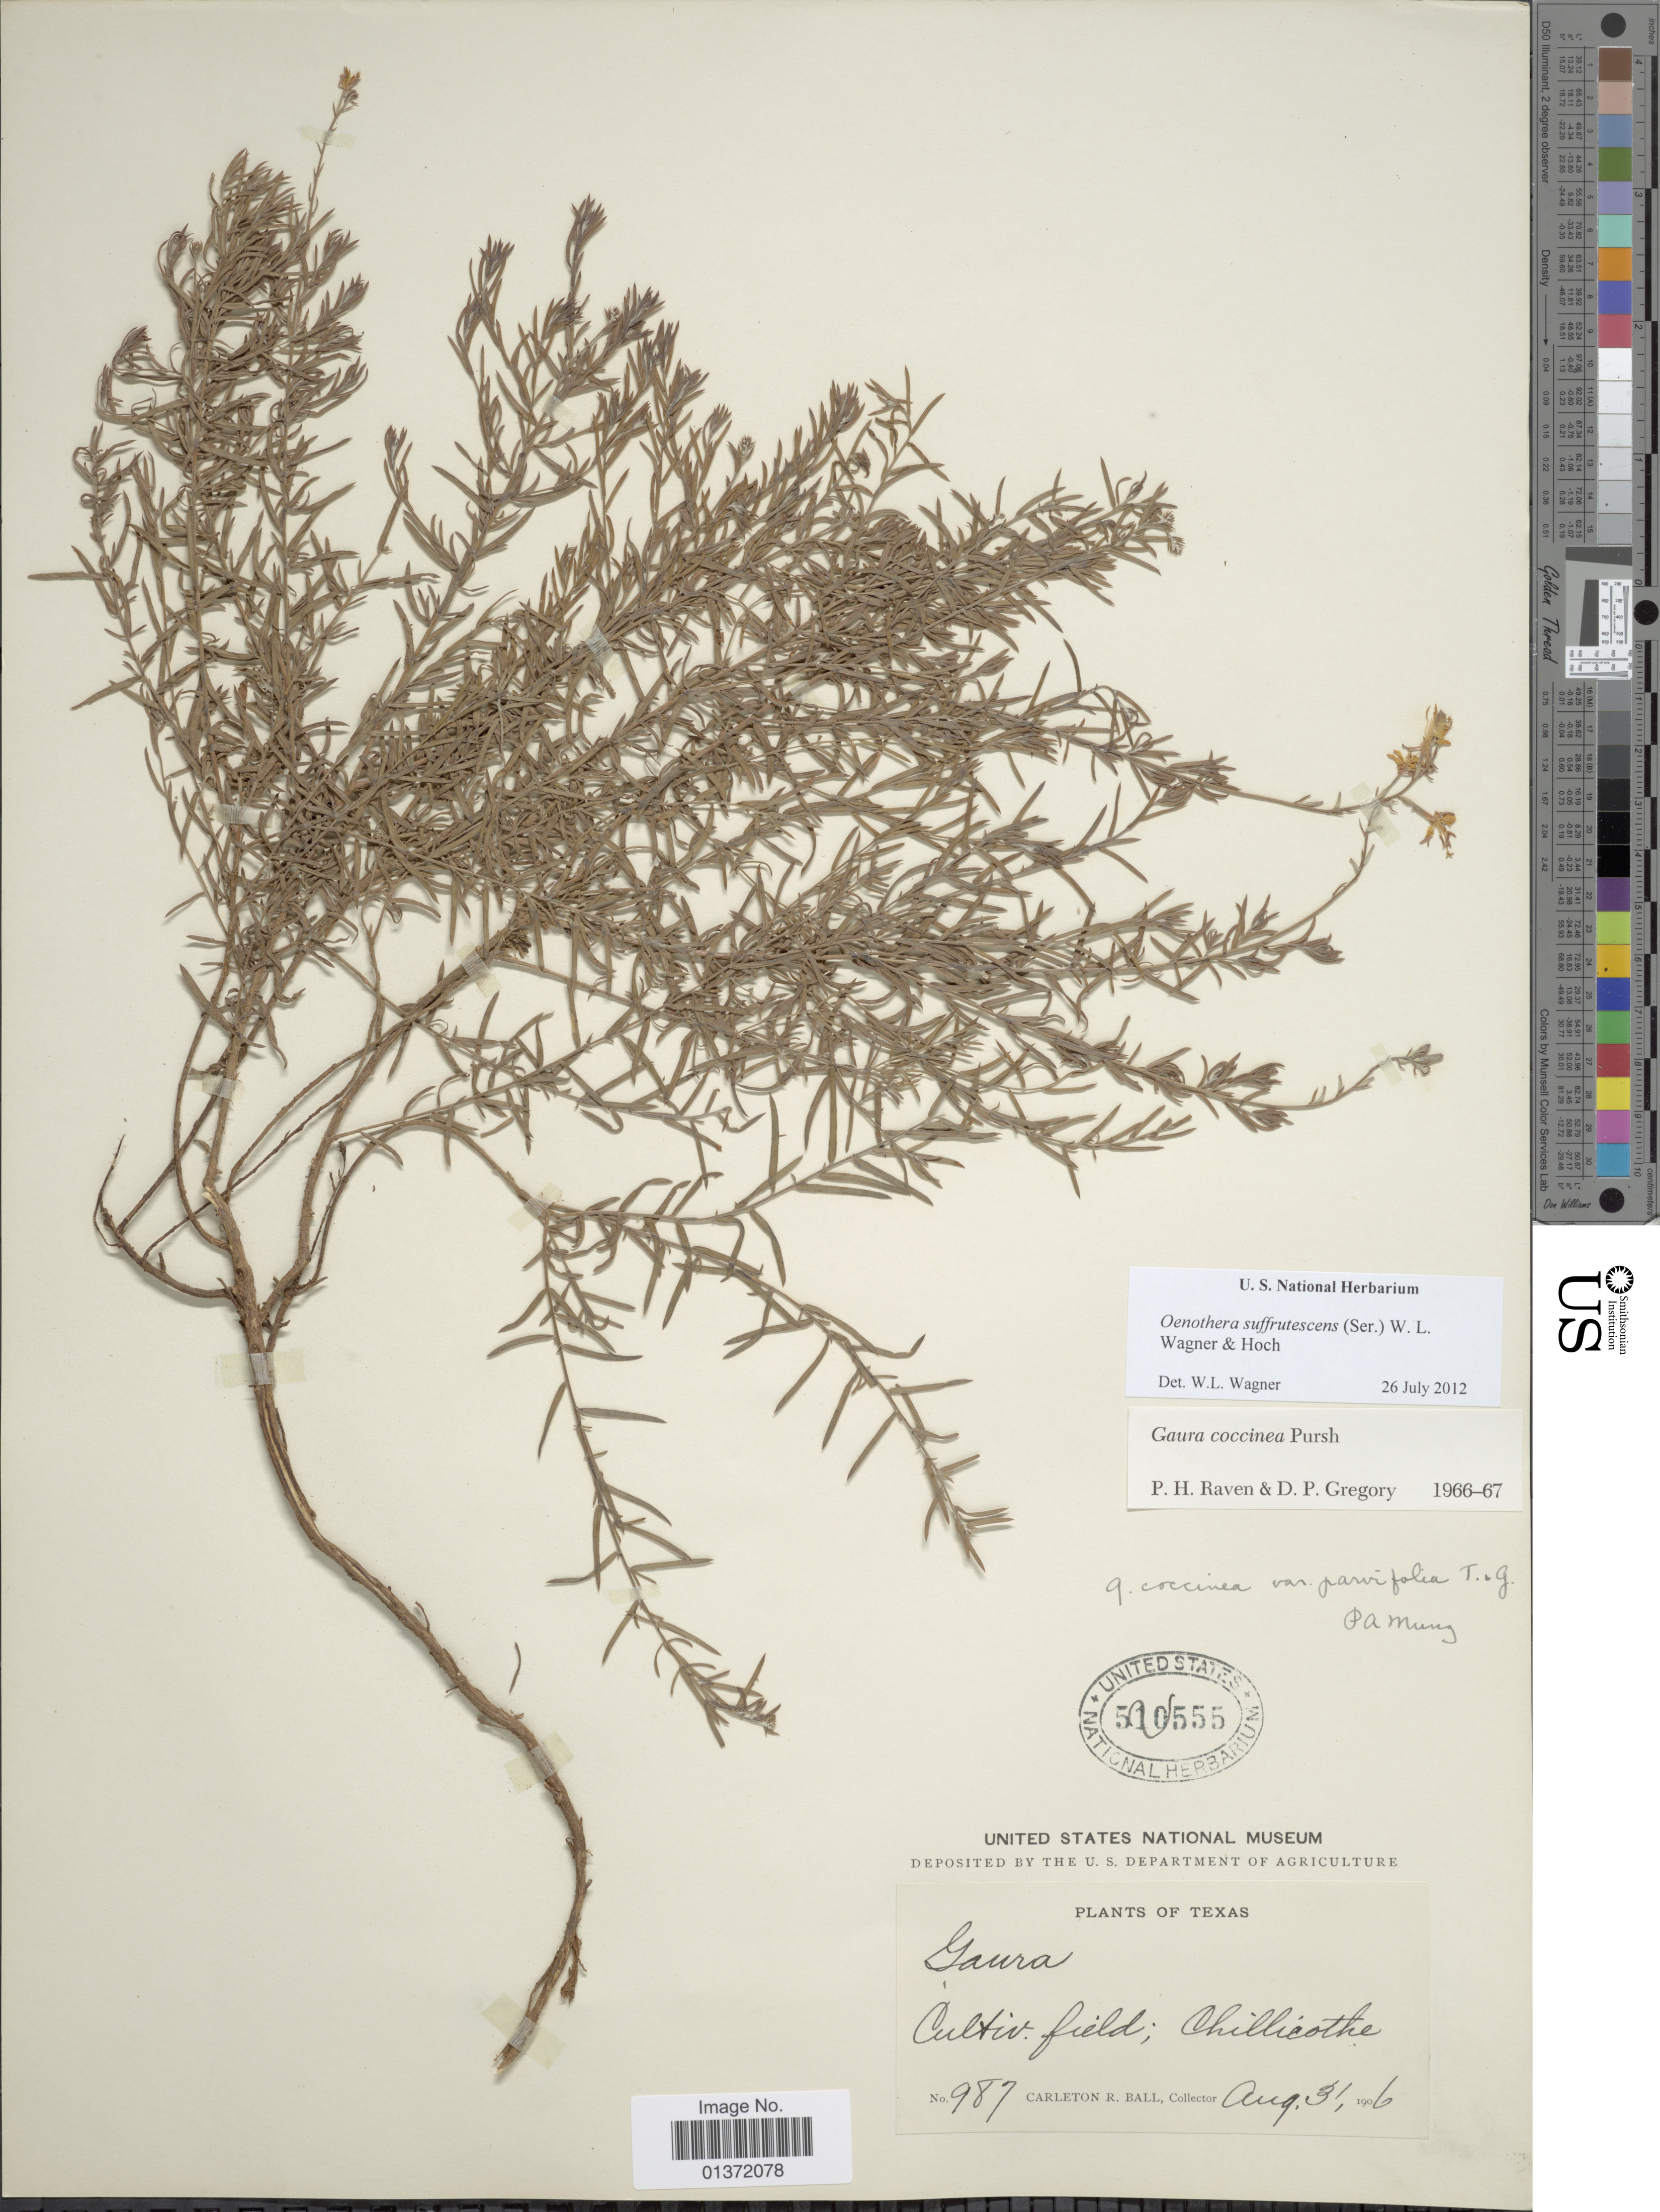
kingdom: Plantae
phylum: Tracheophyta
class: Magnoliopsida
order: Myrtales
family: Onagraceae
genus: Oenothera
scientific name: Oenothera suffrutescens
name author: (Ser.) W.L. Wagner & Hoch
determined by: Wagner, W. L., (BOT), Smithsonian Institution - National Museum of Natural History (UNITED STATES)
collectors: C. R. Ball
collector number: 987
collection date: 1906-08-31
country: United States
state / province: Texas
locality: Chillicothe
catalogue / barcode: US 510555